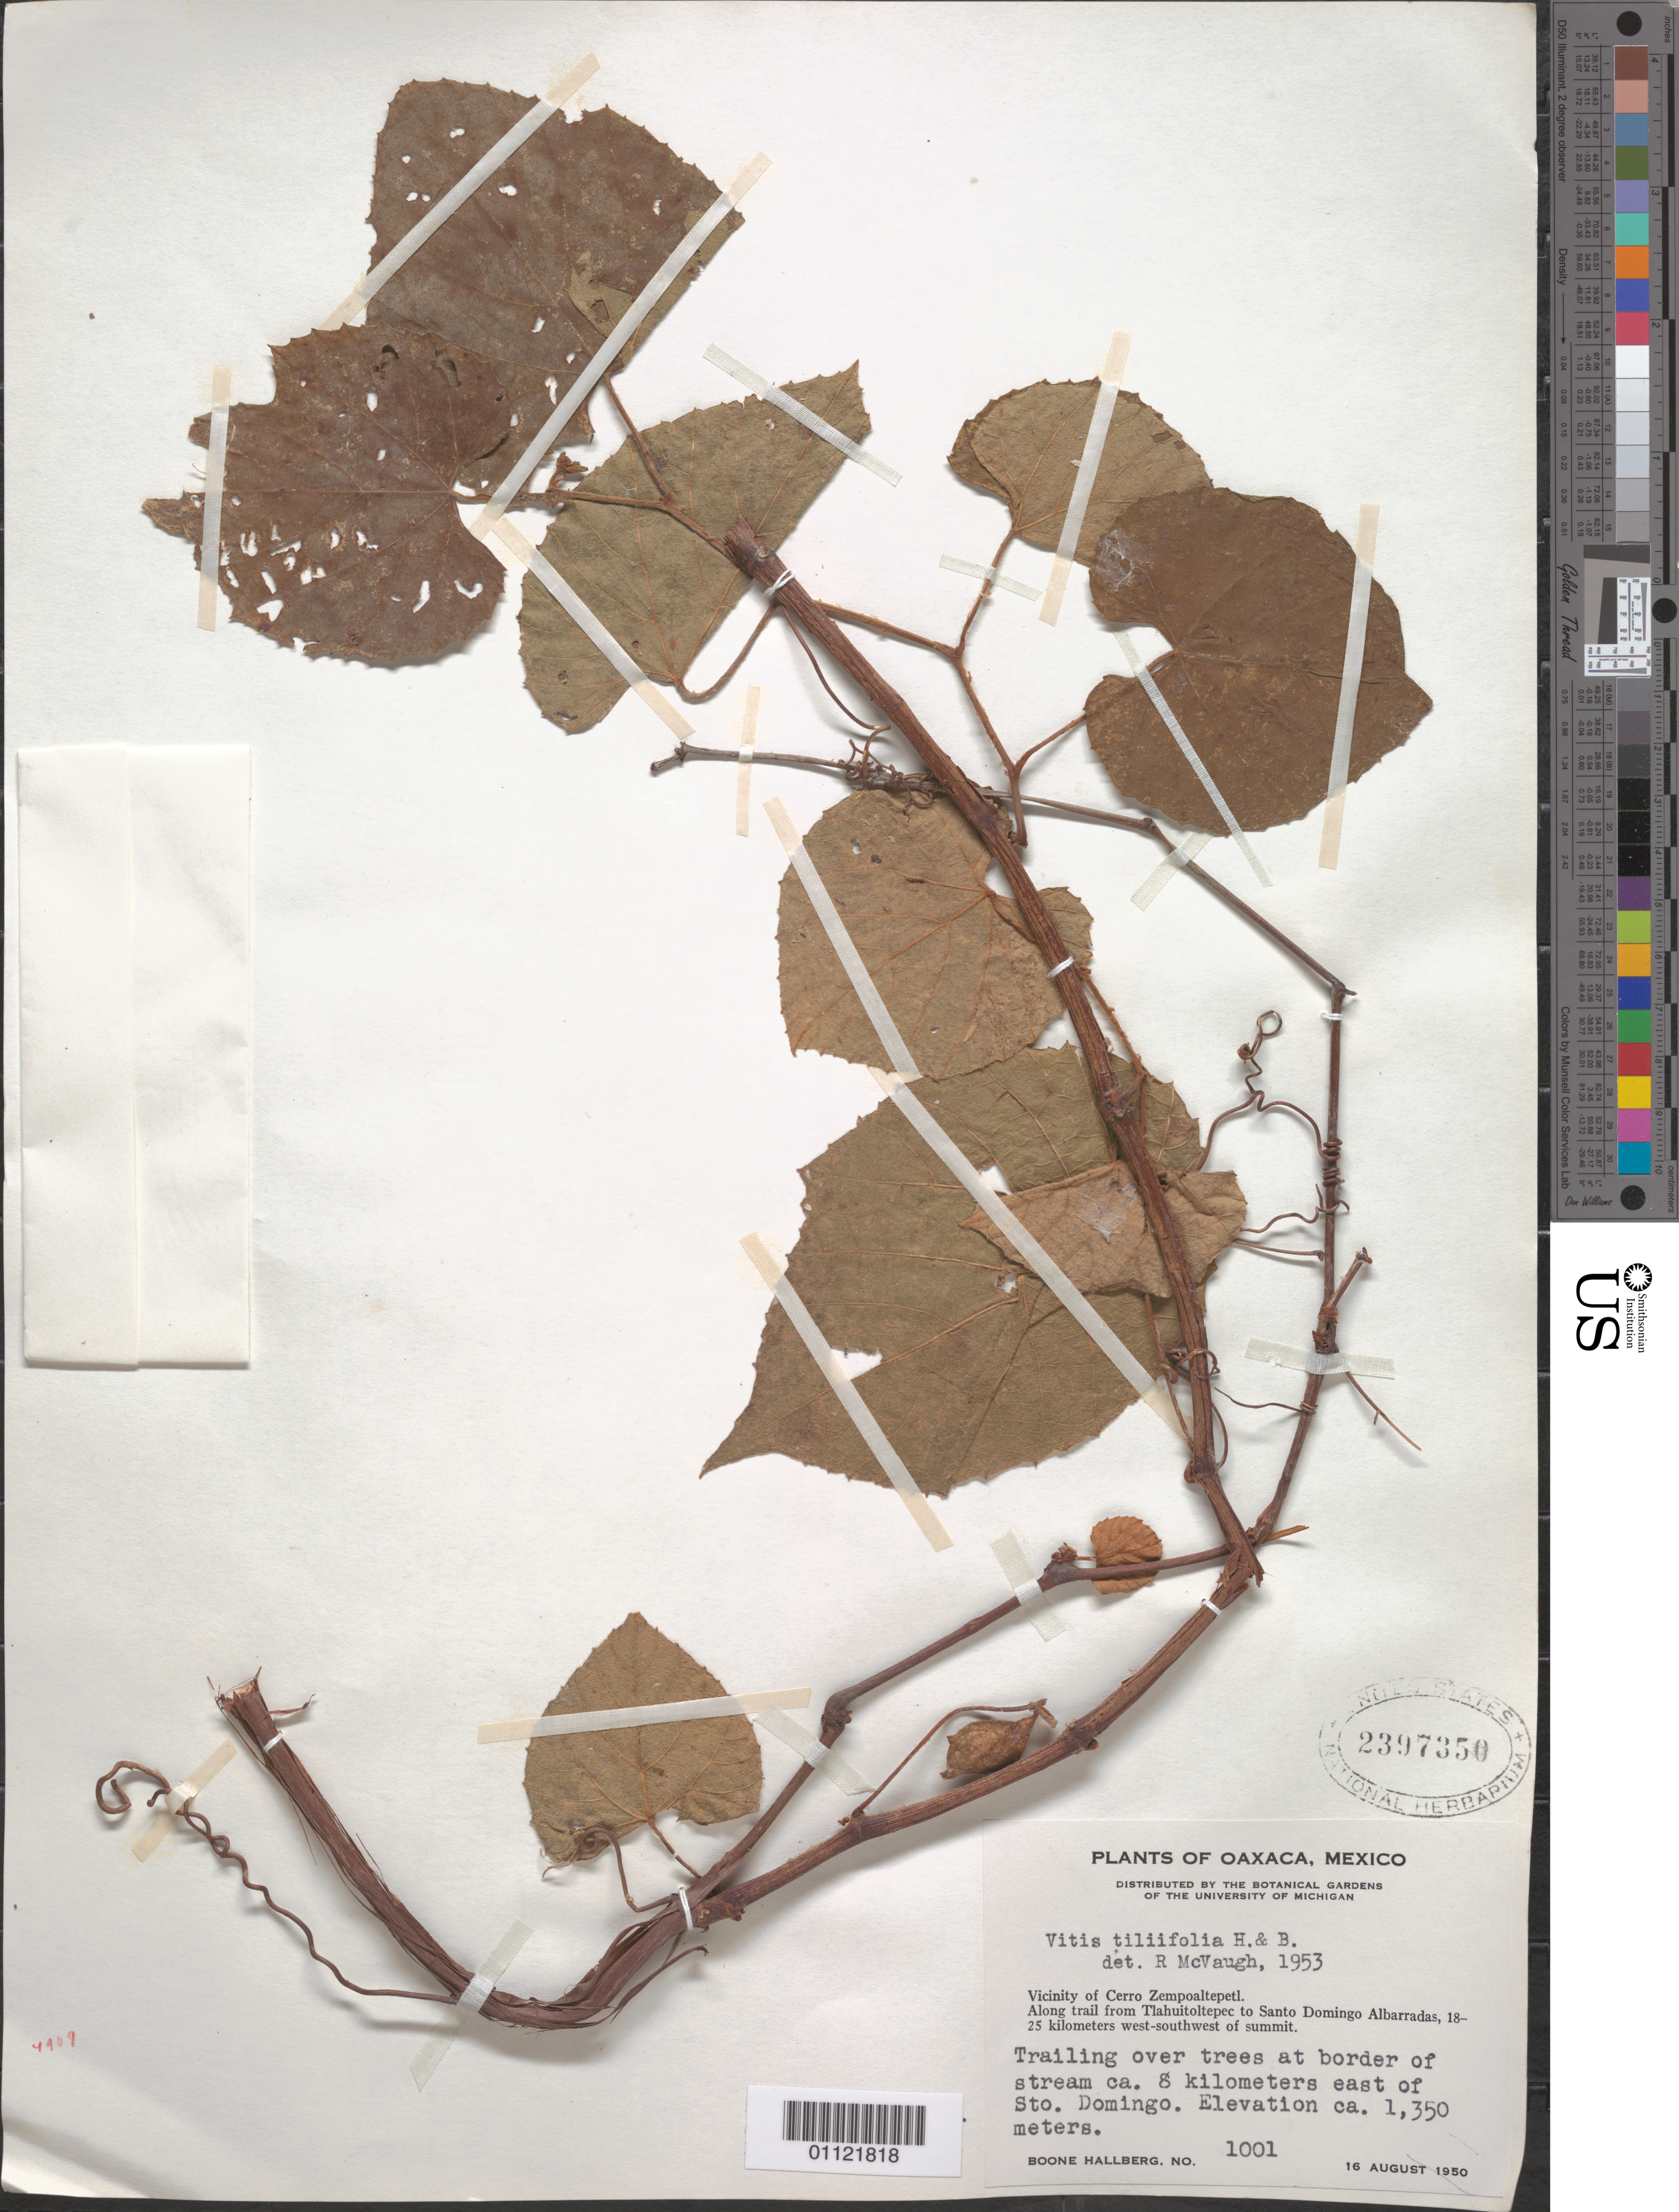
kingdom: Plantae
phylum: Tracheophyta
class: Magnoliopsida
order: Vitales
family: Vitaceae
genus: Vitis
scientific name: Vitis tiliifolia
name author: Humb. & Bonpl. ex Schult.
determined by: McVaugh, R.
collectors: B. Hallberg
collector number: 1001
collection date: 1950-08-16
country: Mexico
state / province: Oaxaca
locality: Trailing over trees at border of stream ca. 8 kilometers east of Sto. Doming.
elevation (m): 1350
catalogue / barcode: US 2397350